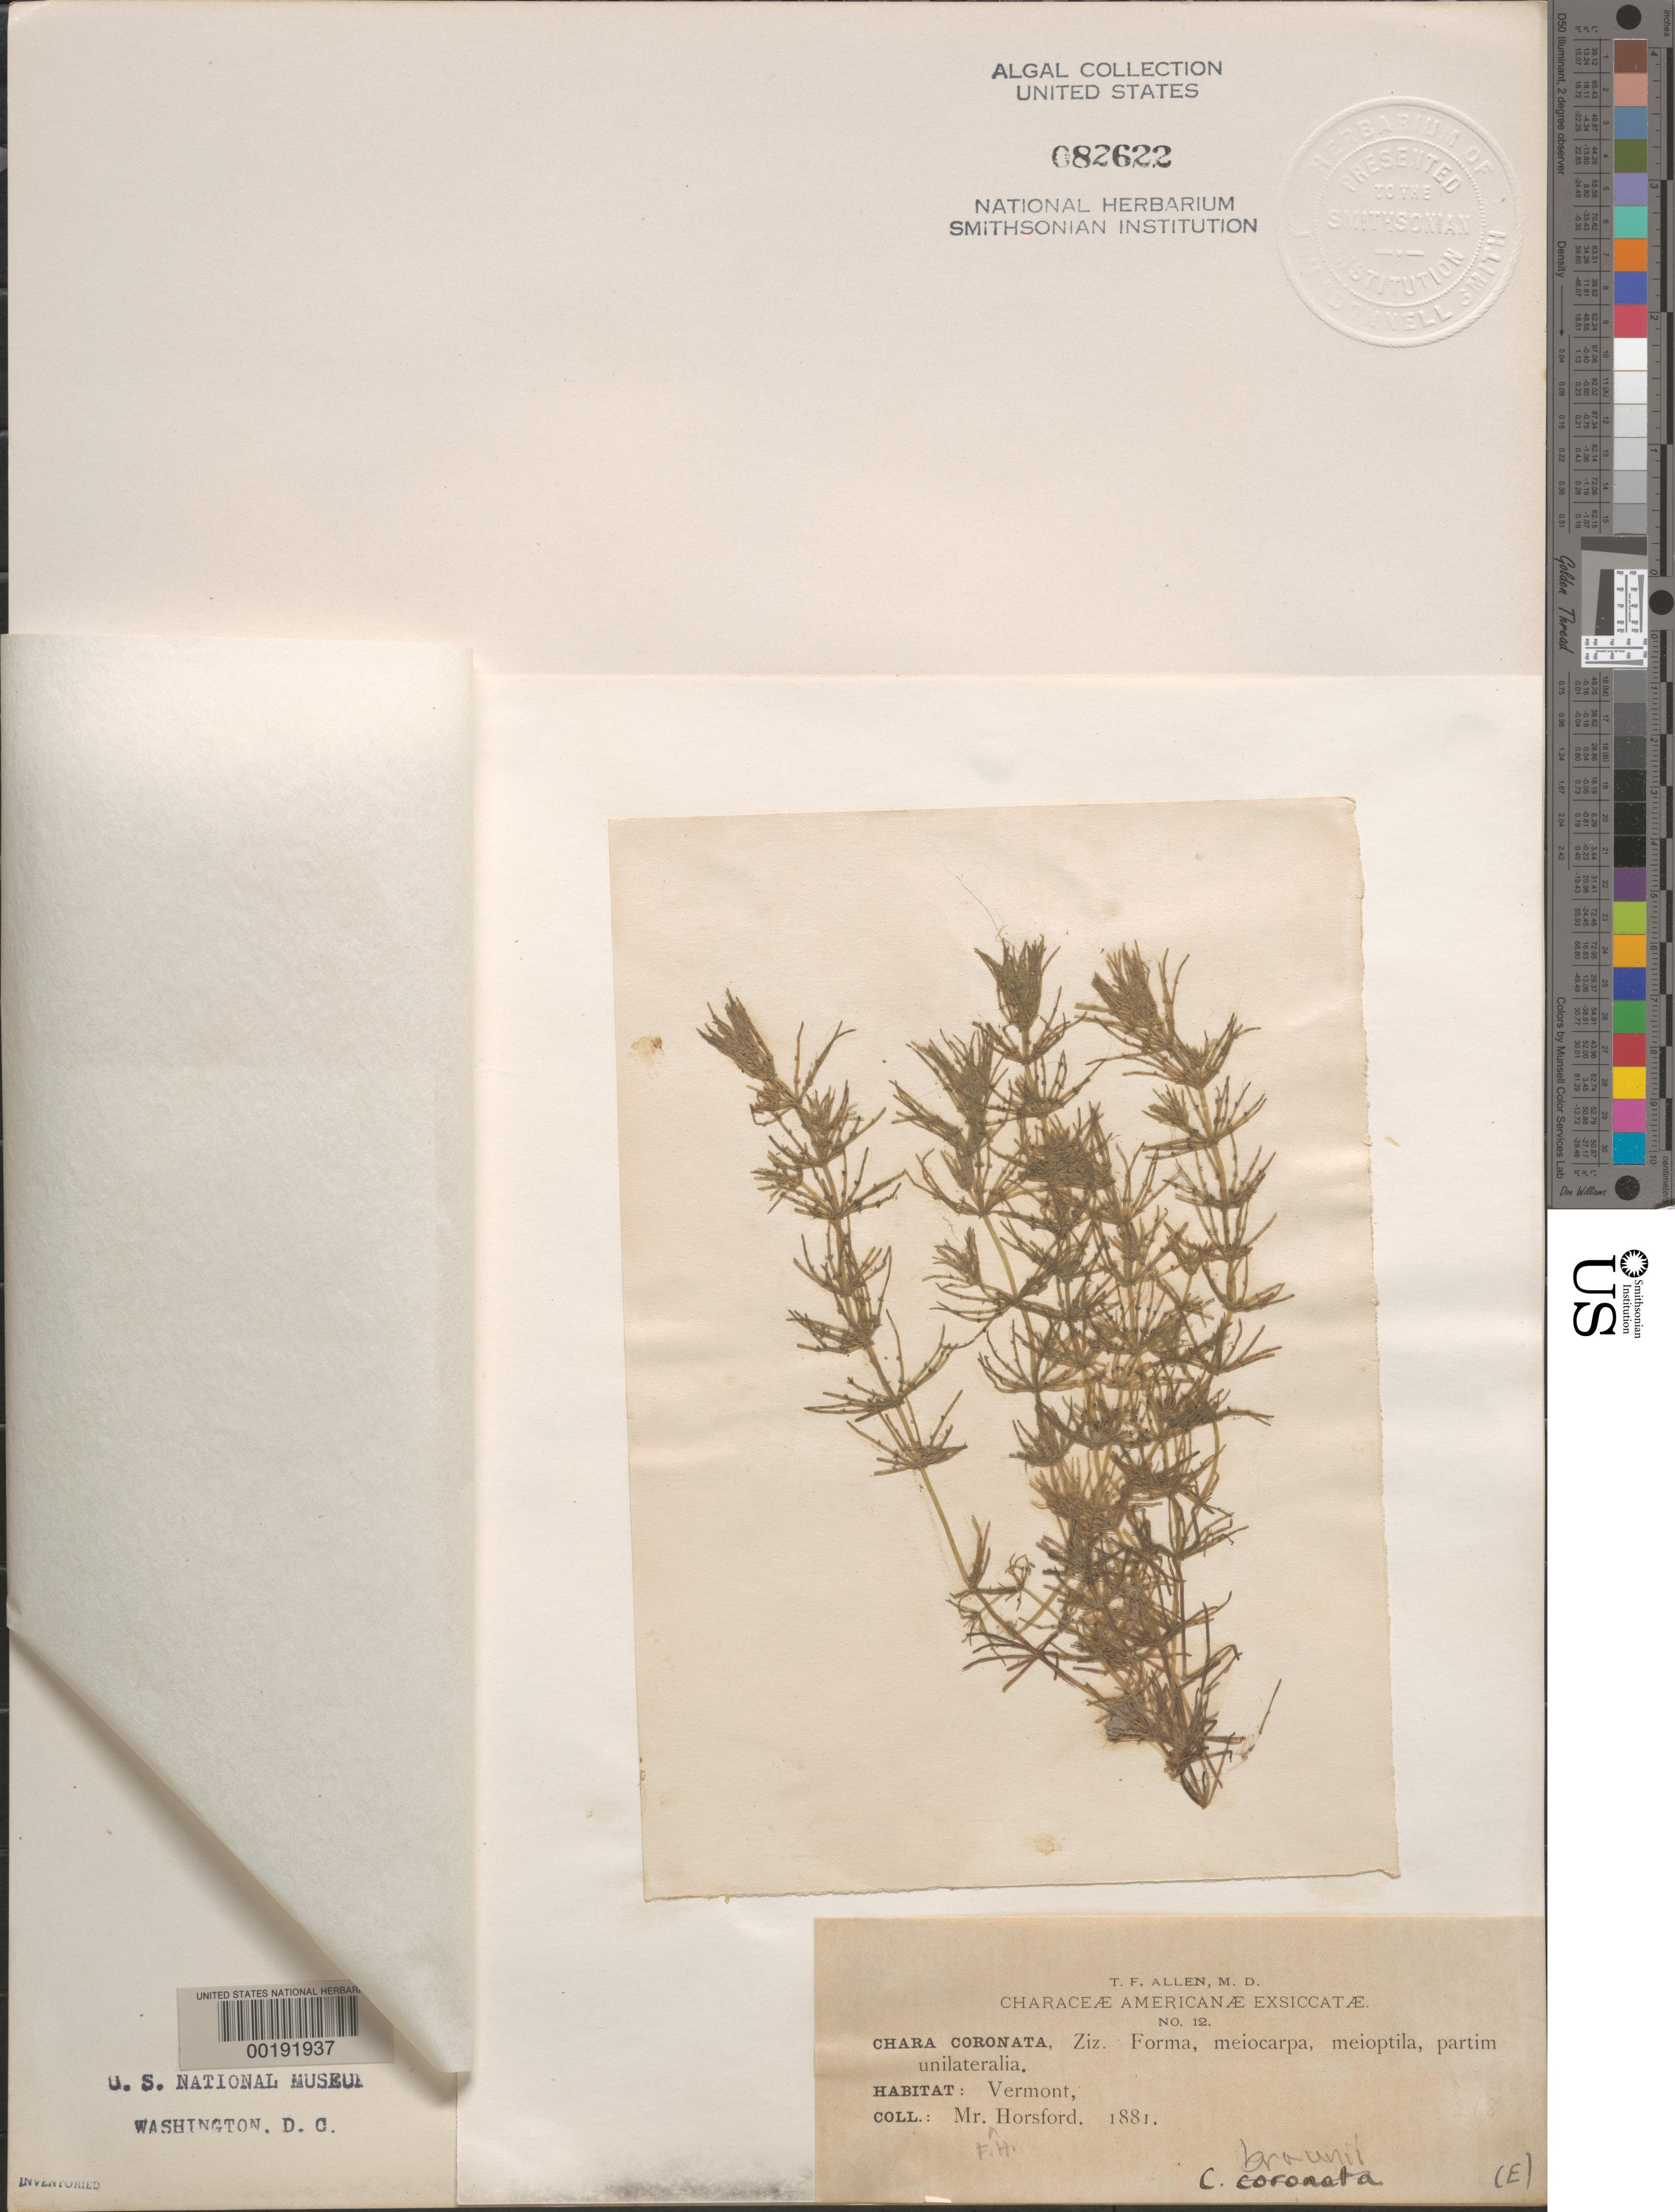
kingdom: Plantae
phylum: Charophyta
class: Charophyceae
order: Charales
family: Characeae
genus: Chara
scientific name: Chara braunii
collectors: F. Horsford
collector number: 12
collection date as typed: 1881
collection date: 1881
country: United States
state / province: Vermont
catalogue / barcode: US 82622